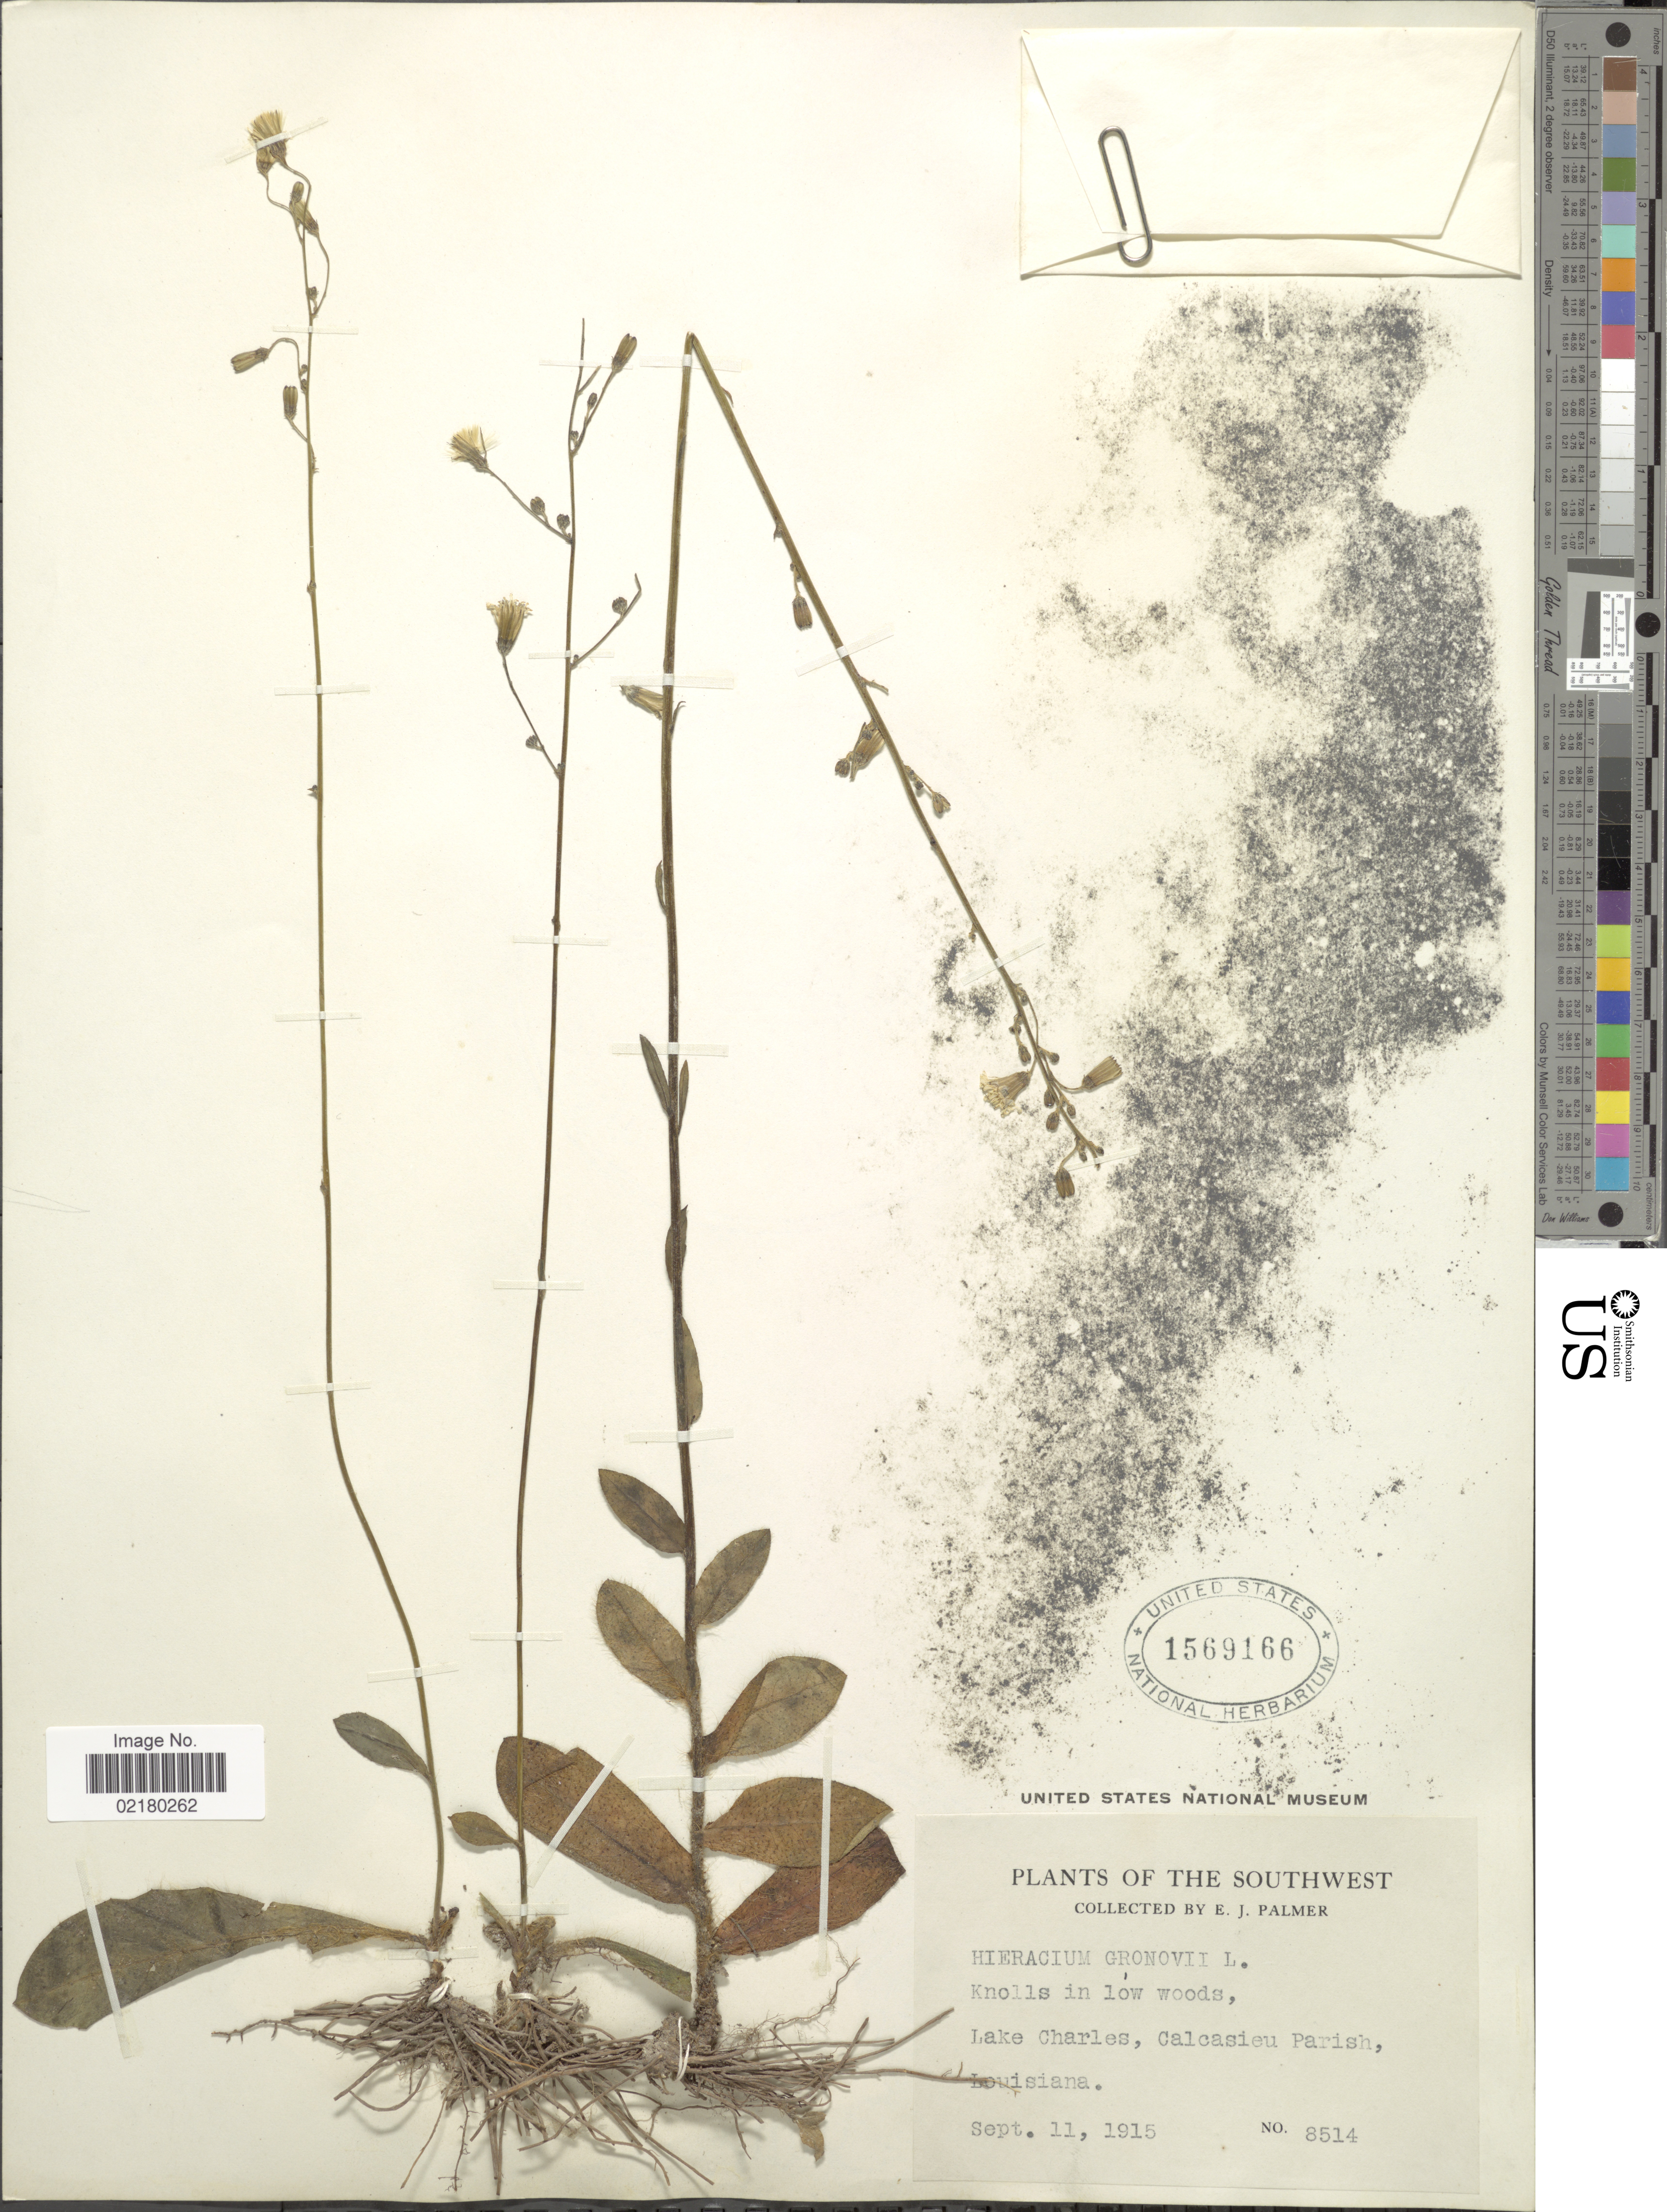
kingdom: Plantae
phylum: Tracheophyta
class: Magnoliopsida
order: Asterales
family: Asteraceae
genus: Hieracium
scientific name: Hieracium gronovii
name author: L.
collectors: E. J. Palmer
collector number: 8514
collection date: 1915-09-11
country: United States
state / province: Louisiana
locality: Southwest, knolls in low woods, Lake Charles, Calcasieu Parish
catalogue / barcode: US 1569166